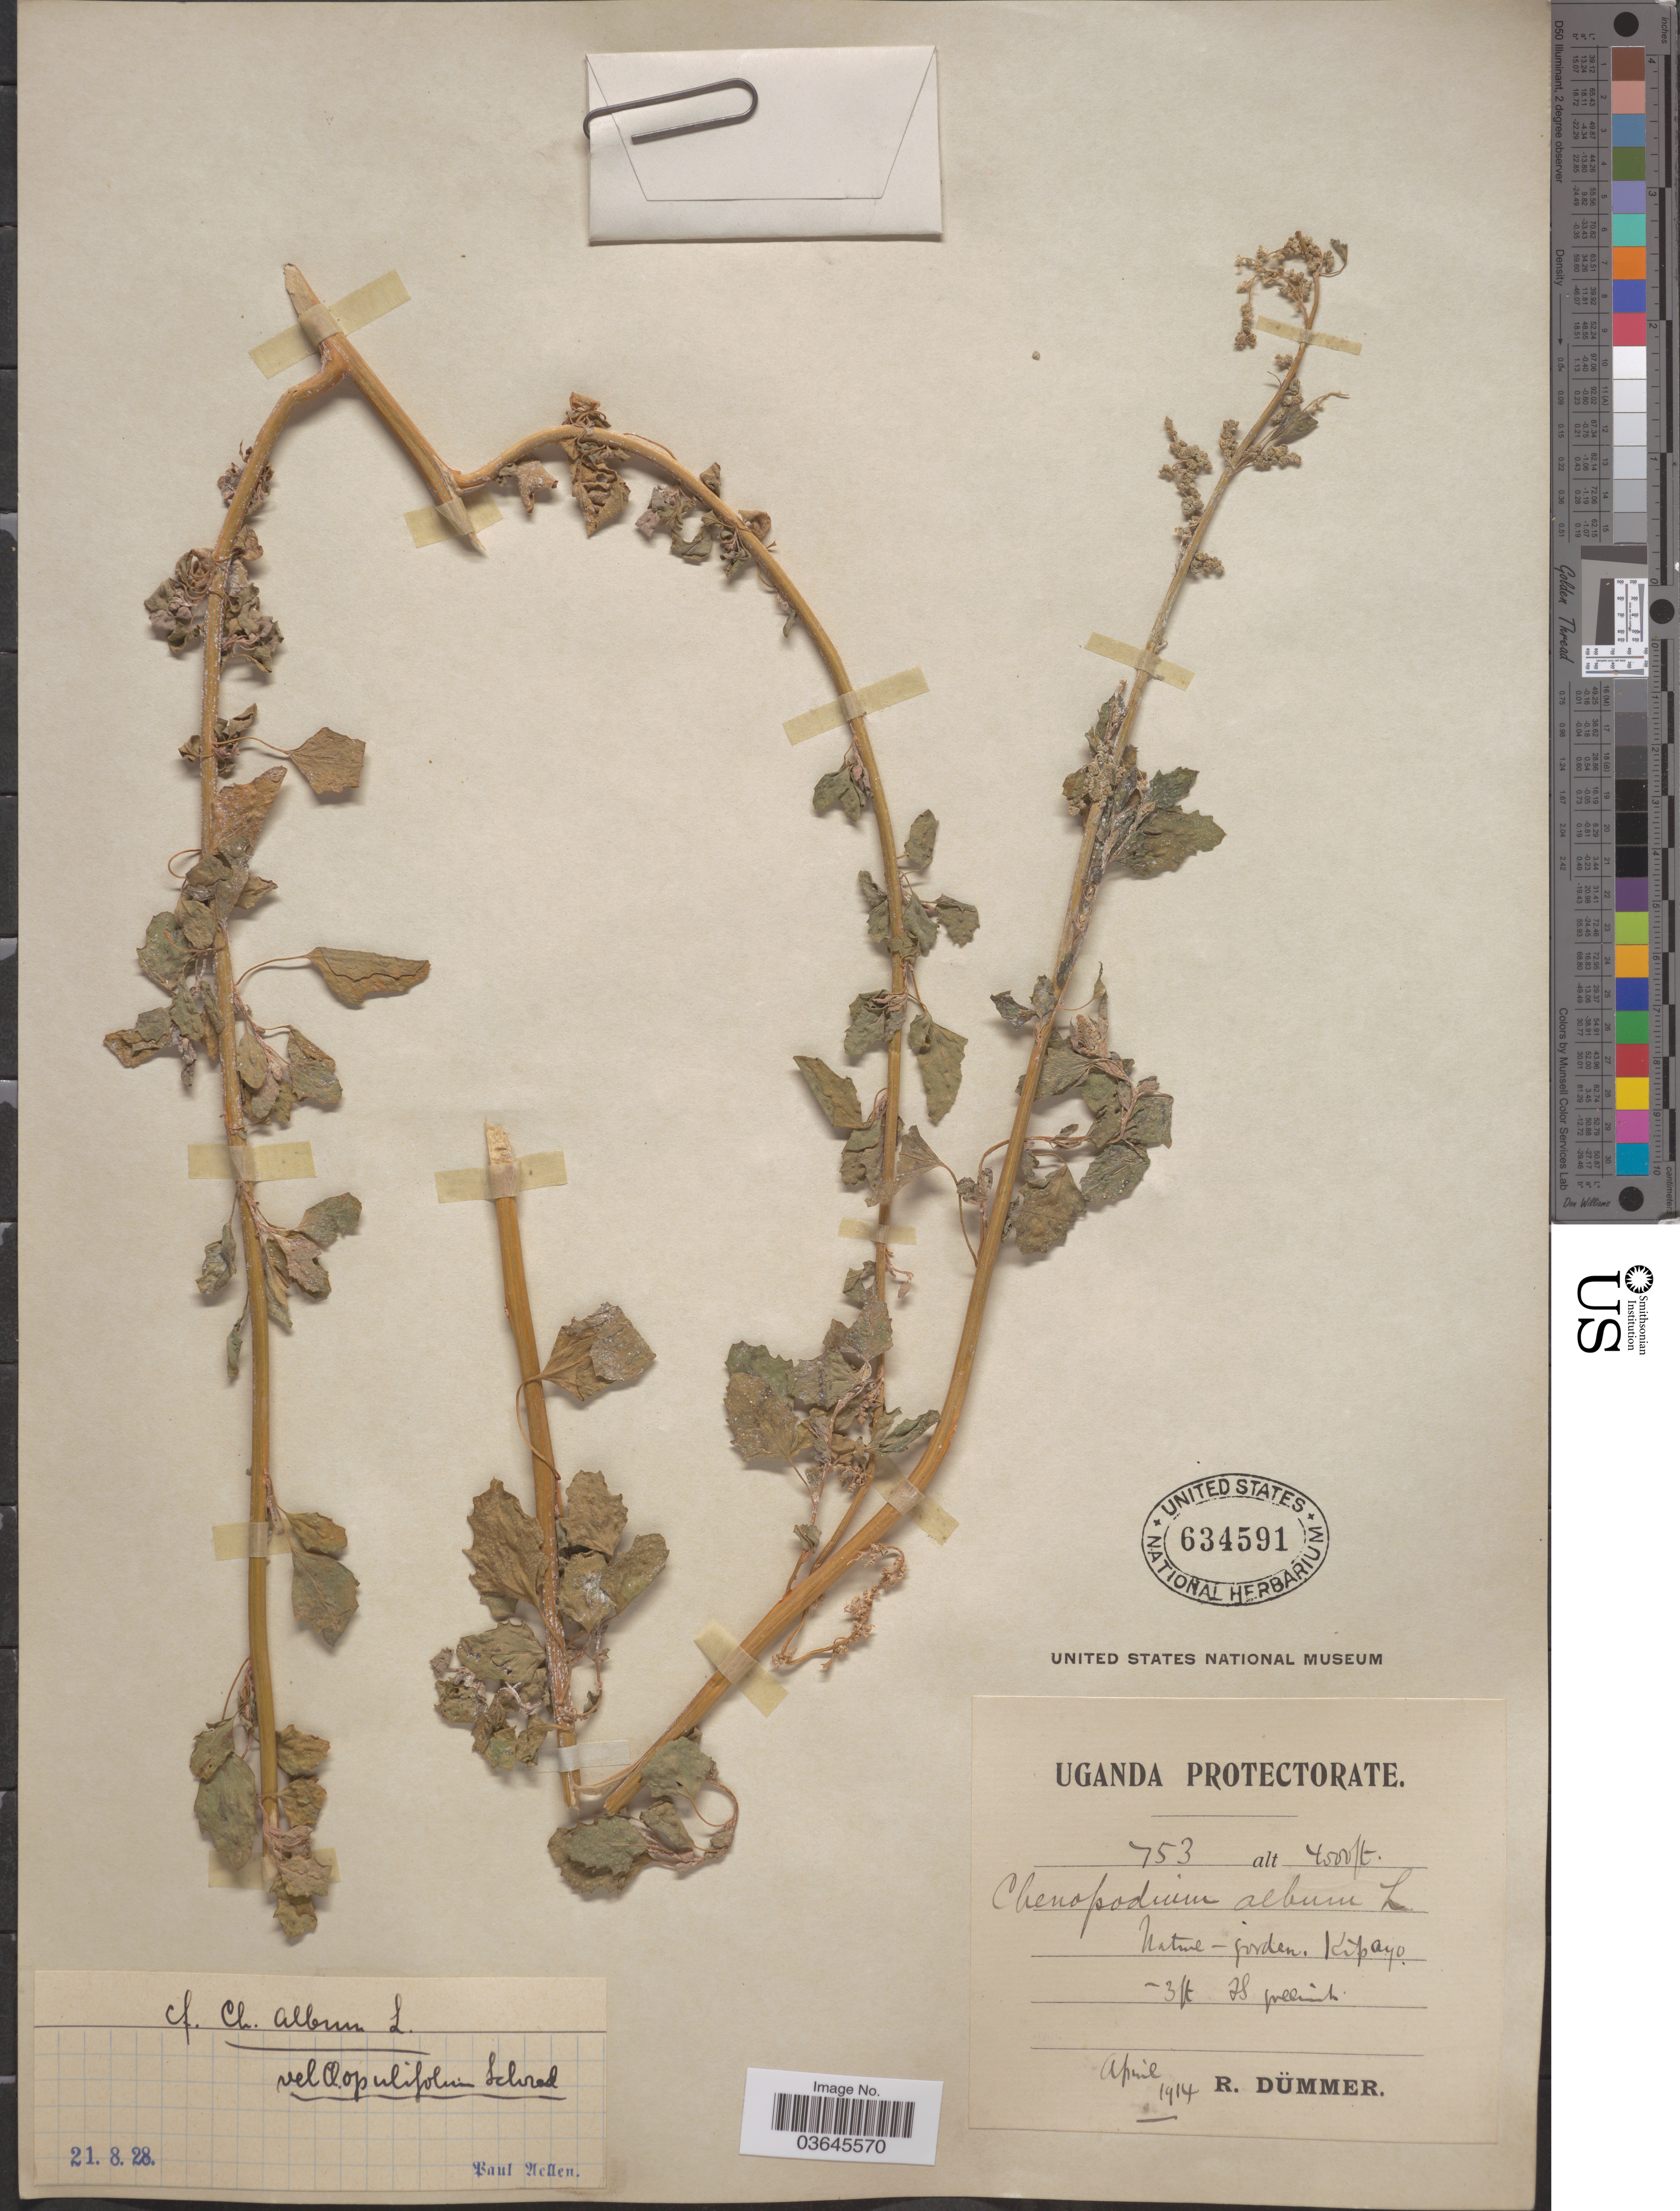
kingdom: Plantae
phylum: Tracheophyta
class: Magnoliopsida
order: Caryophyllales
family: Amaranthaceae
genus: Chenopodium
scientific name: Chenopodium album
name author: L.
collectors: R. A. Dümmer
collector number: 753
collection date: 1914-04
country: Uganda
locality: Uganda Protectorate. Native-Garden. Kipayo.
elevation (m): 1219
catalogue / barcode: US 634591